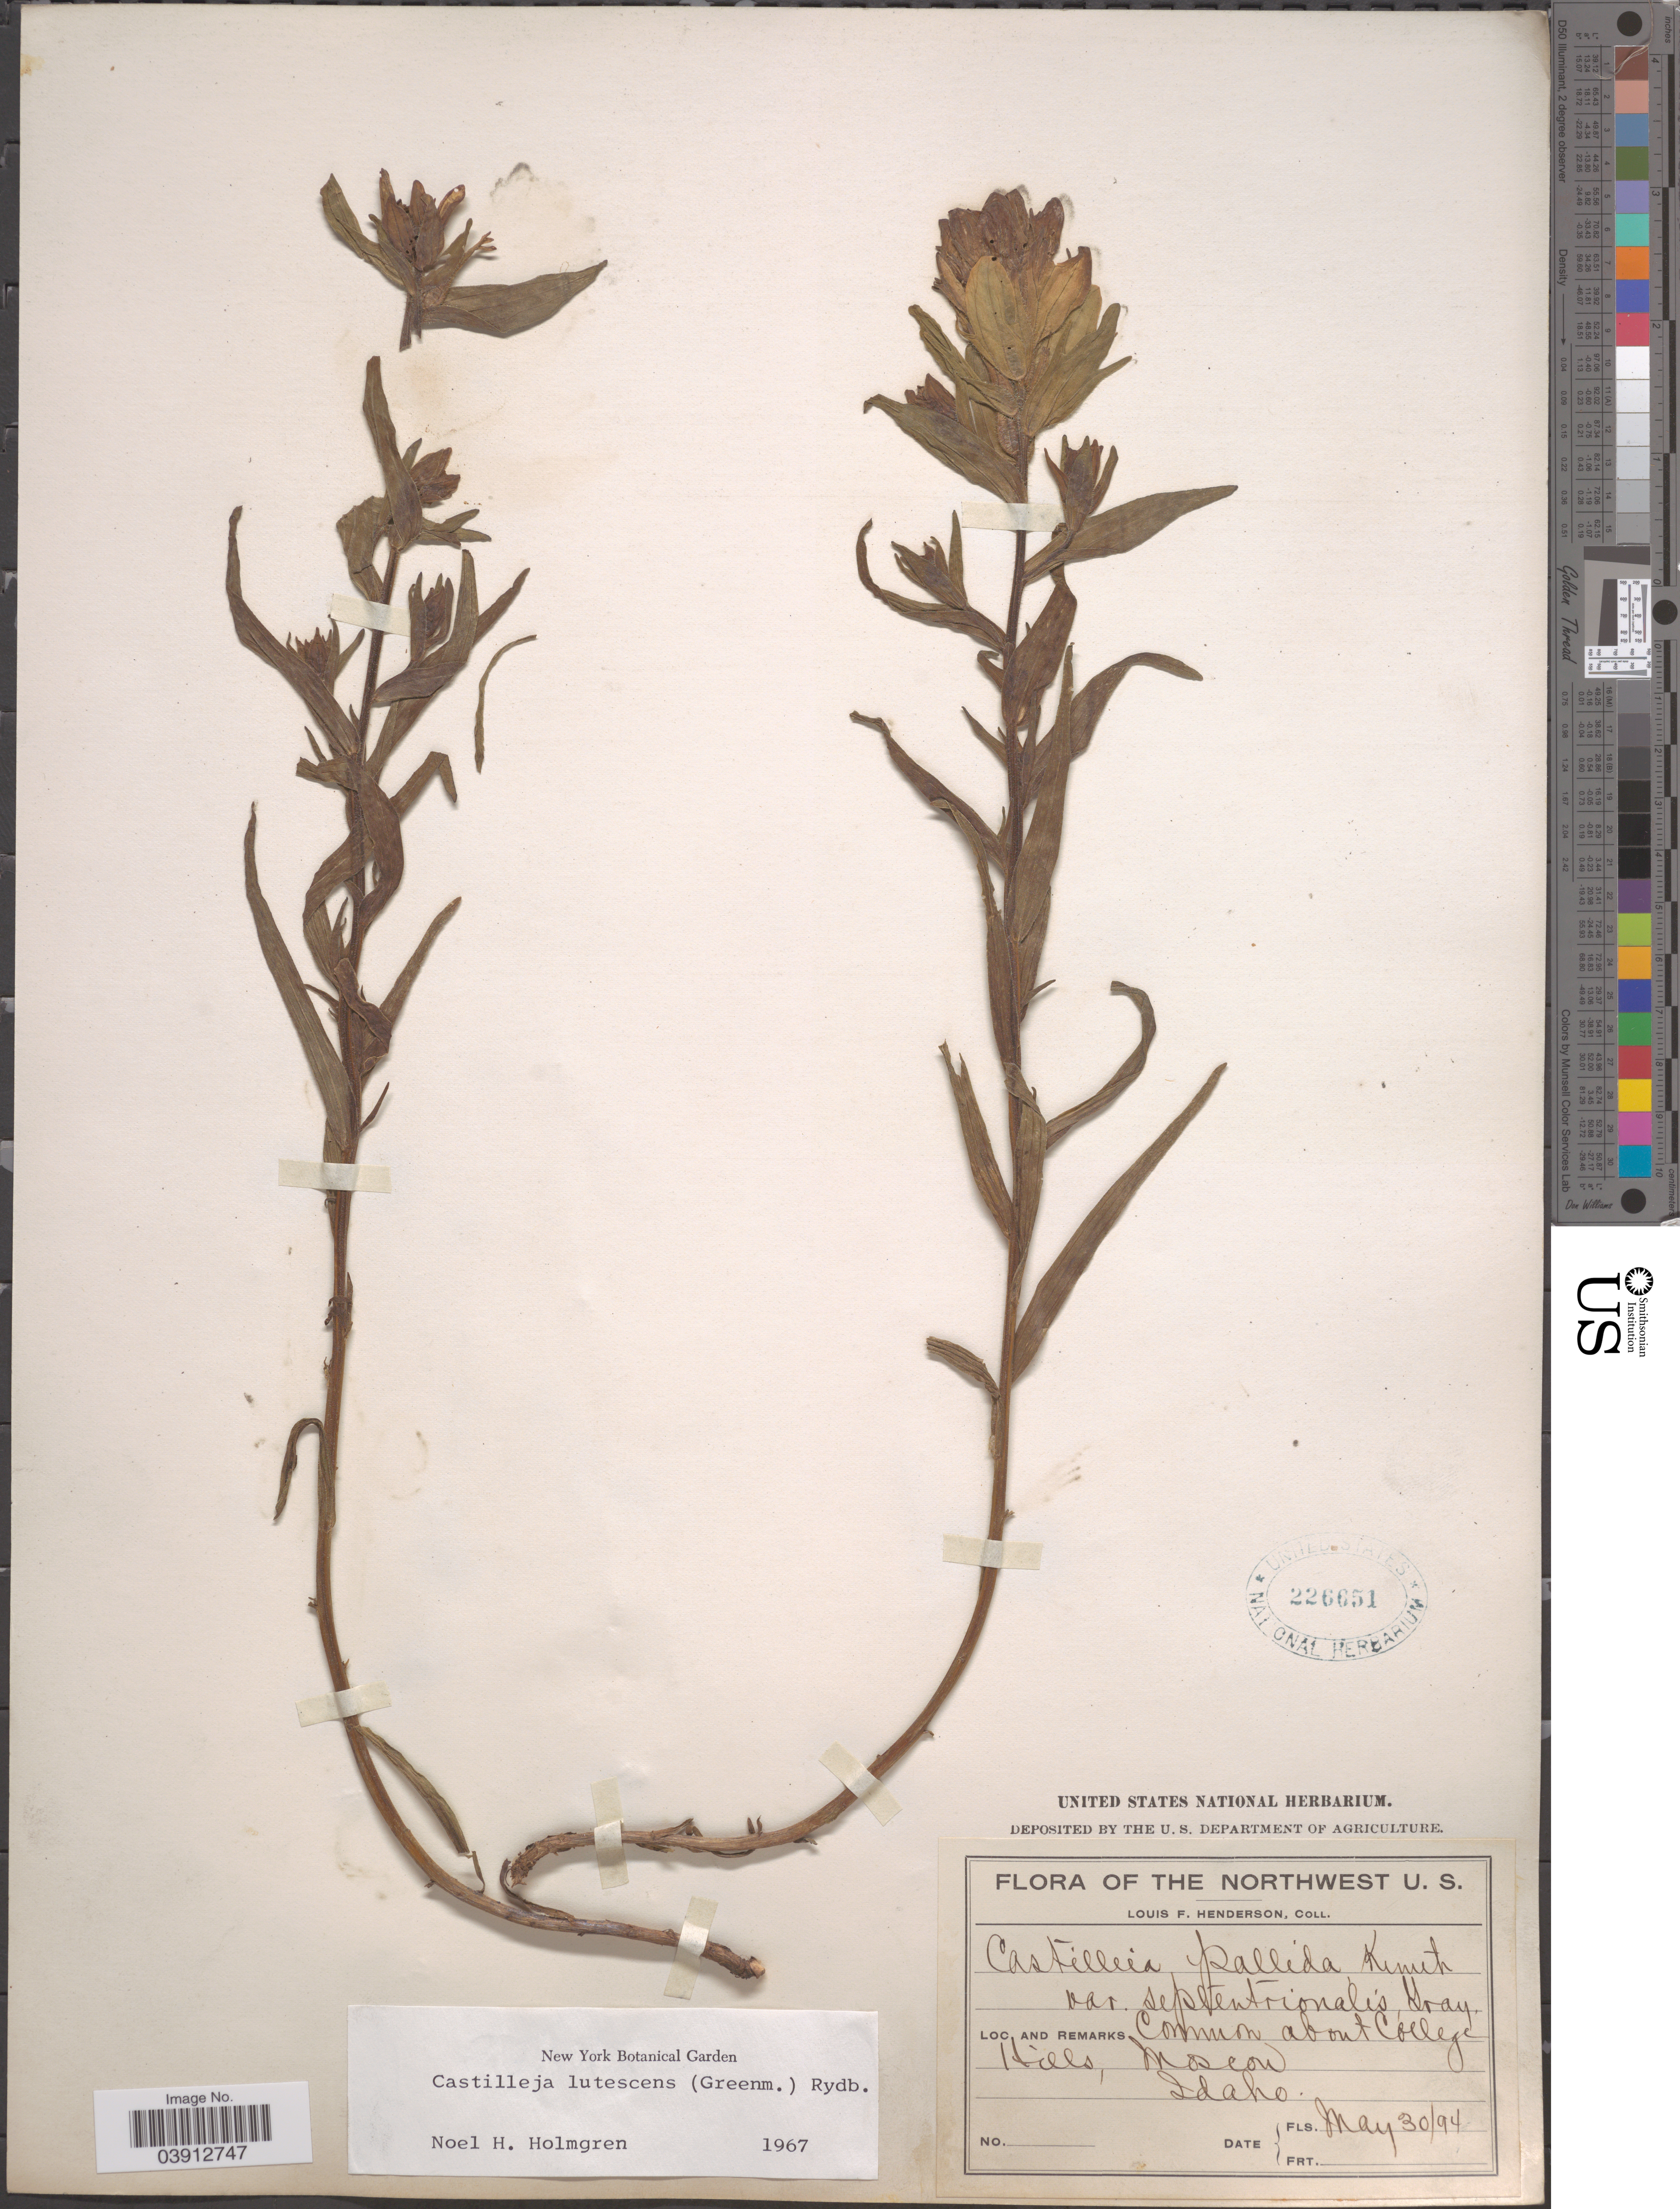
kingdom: Plantae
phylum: Tracheophyta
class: Magnoliopsida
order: Lamiales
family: Orobanchaceae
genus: Castilleja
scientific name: Castilleja lutescens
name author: (Greenm.) Rydb.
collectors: L. Henderson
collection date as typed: Transcribed d/m/y: 30/5/94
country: United States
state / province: Idaho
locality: Northwest U.S. Common about College Hills, Moscow.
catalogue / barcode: US 226651